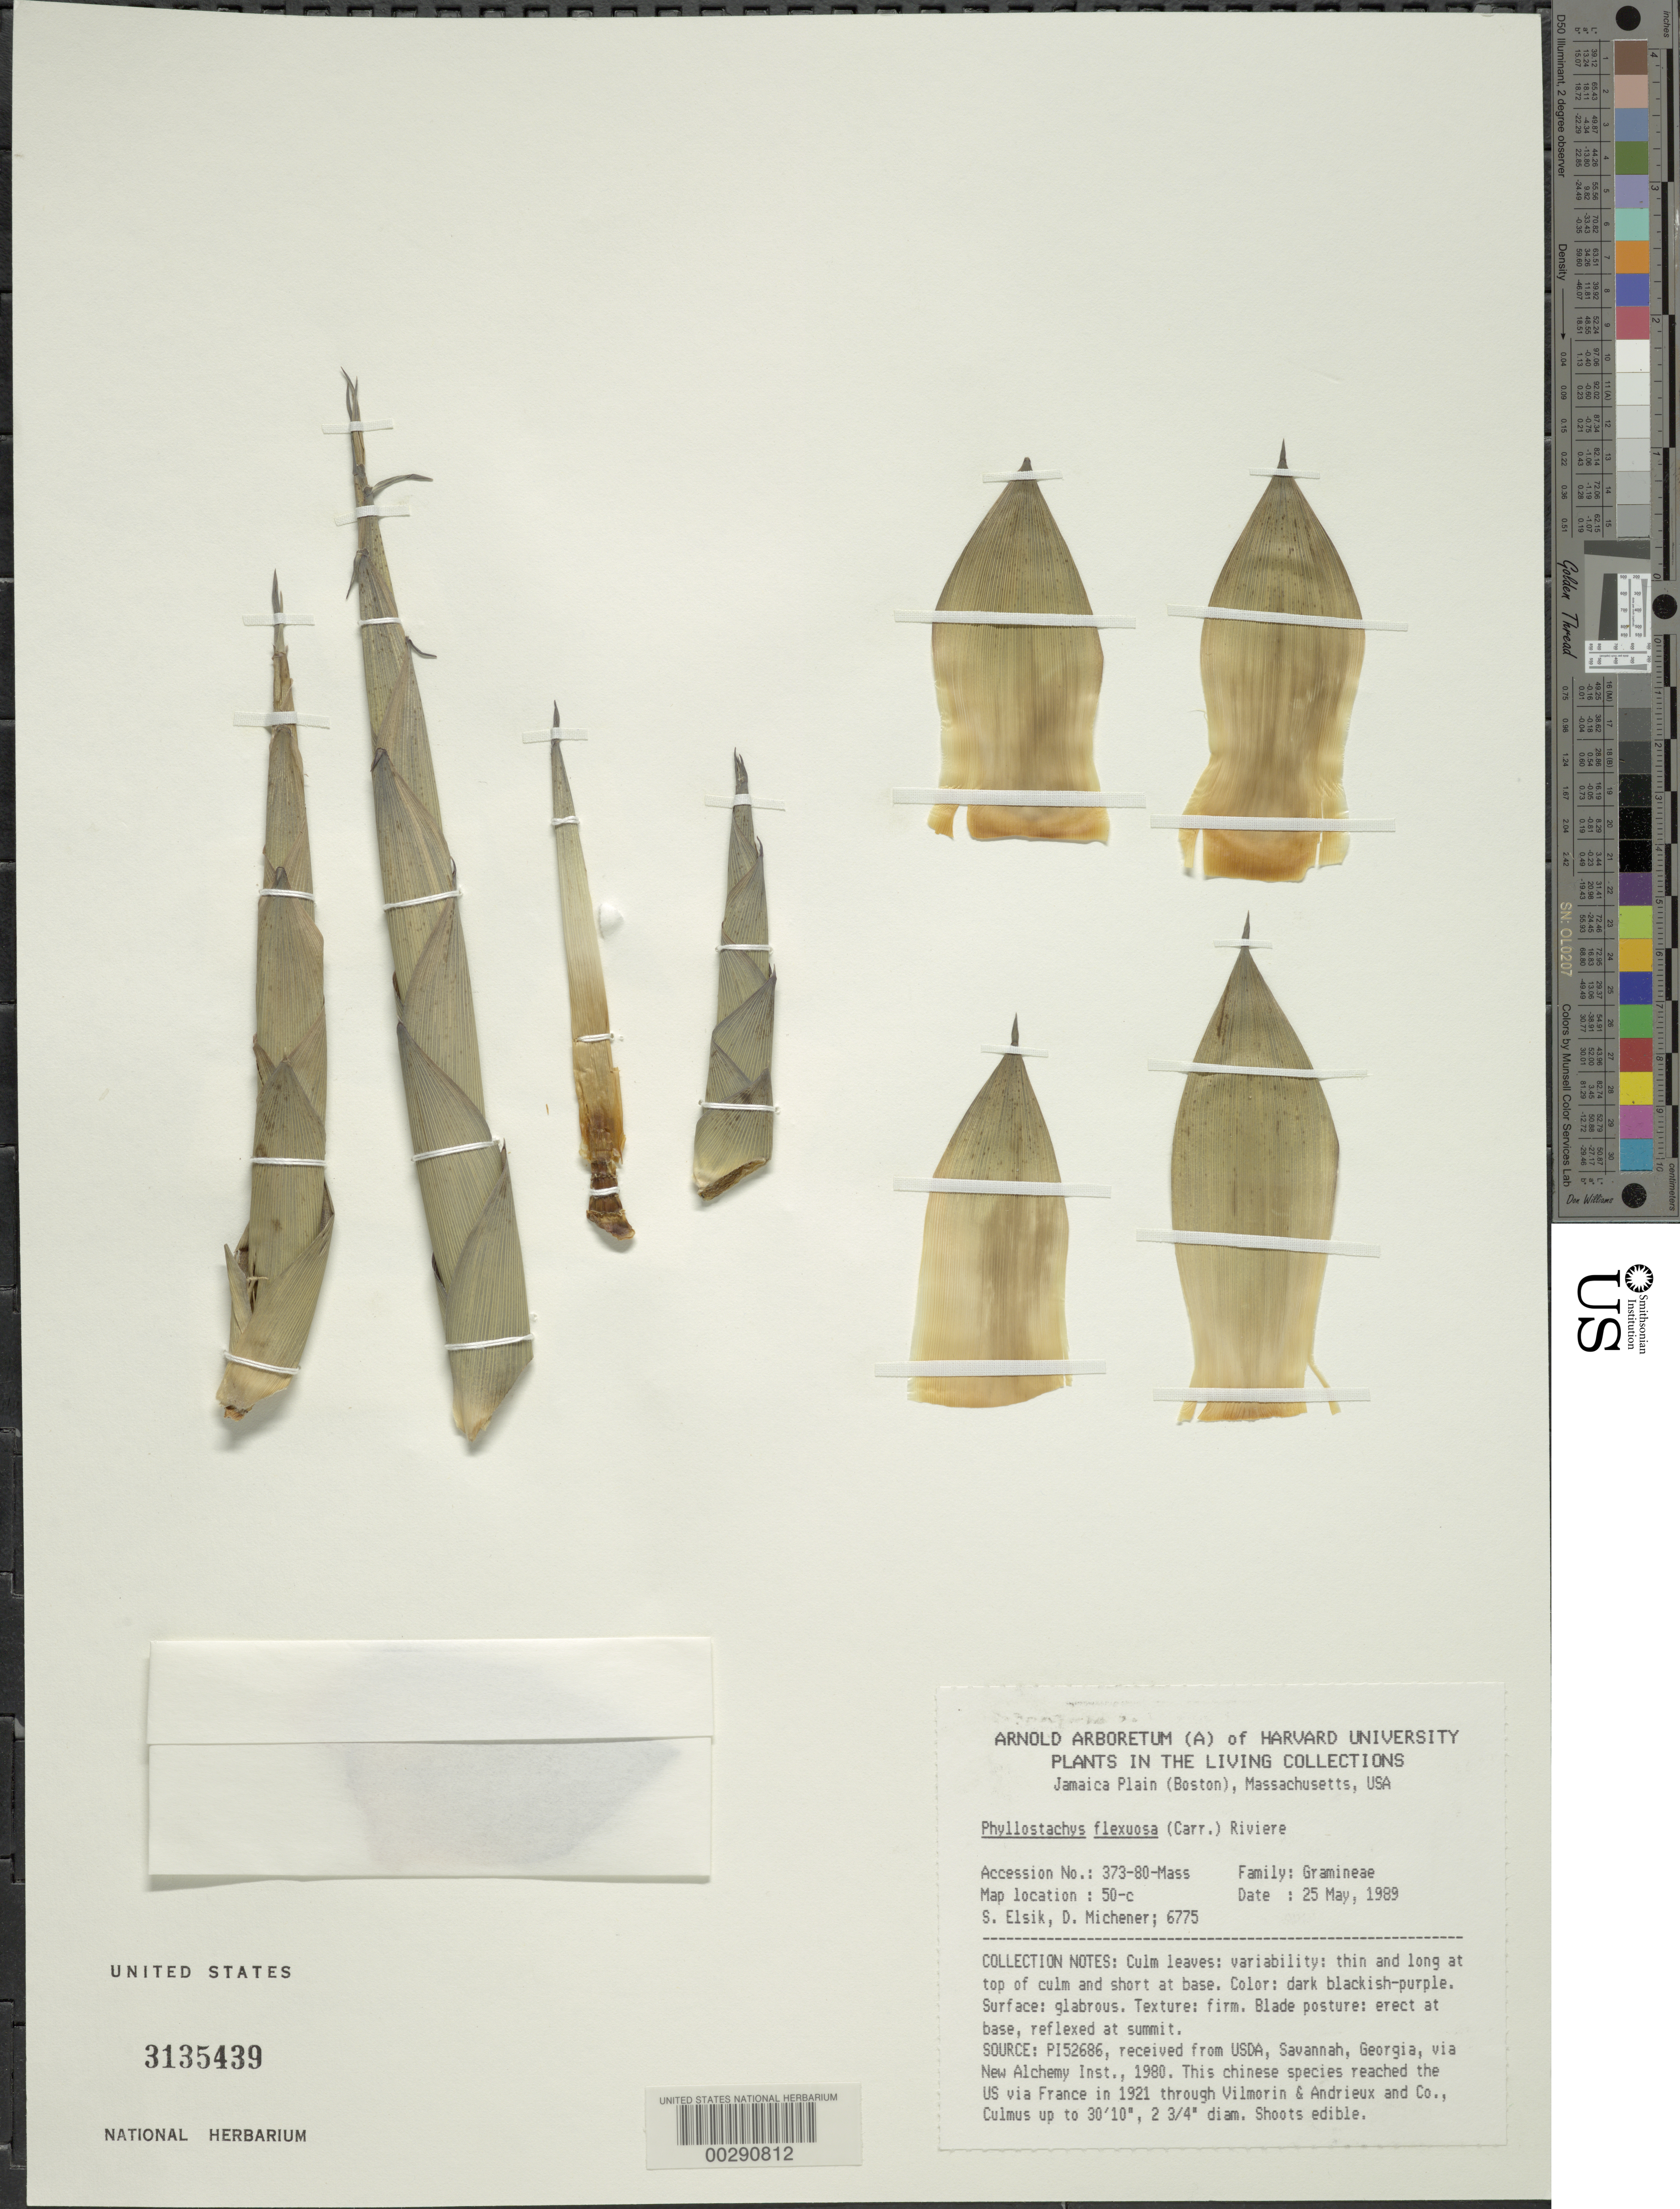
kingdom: Plantae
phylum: Tracheophyta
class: Liliopsida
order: Poales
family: Poaceae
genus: Phyllostachys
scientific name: Phyllostachys flexuosa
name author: Rivière & C. Rivière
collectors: S. Elsik & D. Michener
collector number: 6775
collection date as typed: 25 May 1989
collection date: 1989-05-25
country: United States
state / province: Florida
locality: Southern Florida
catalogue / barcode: US 3135439